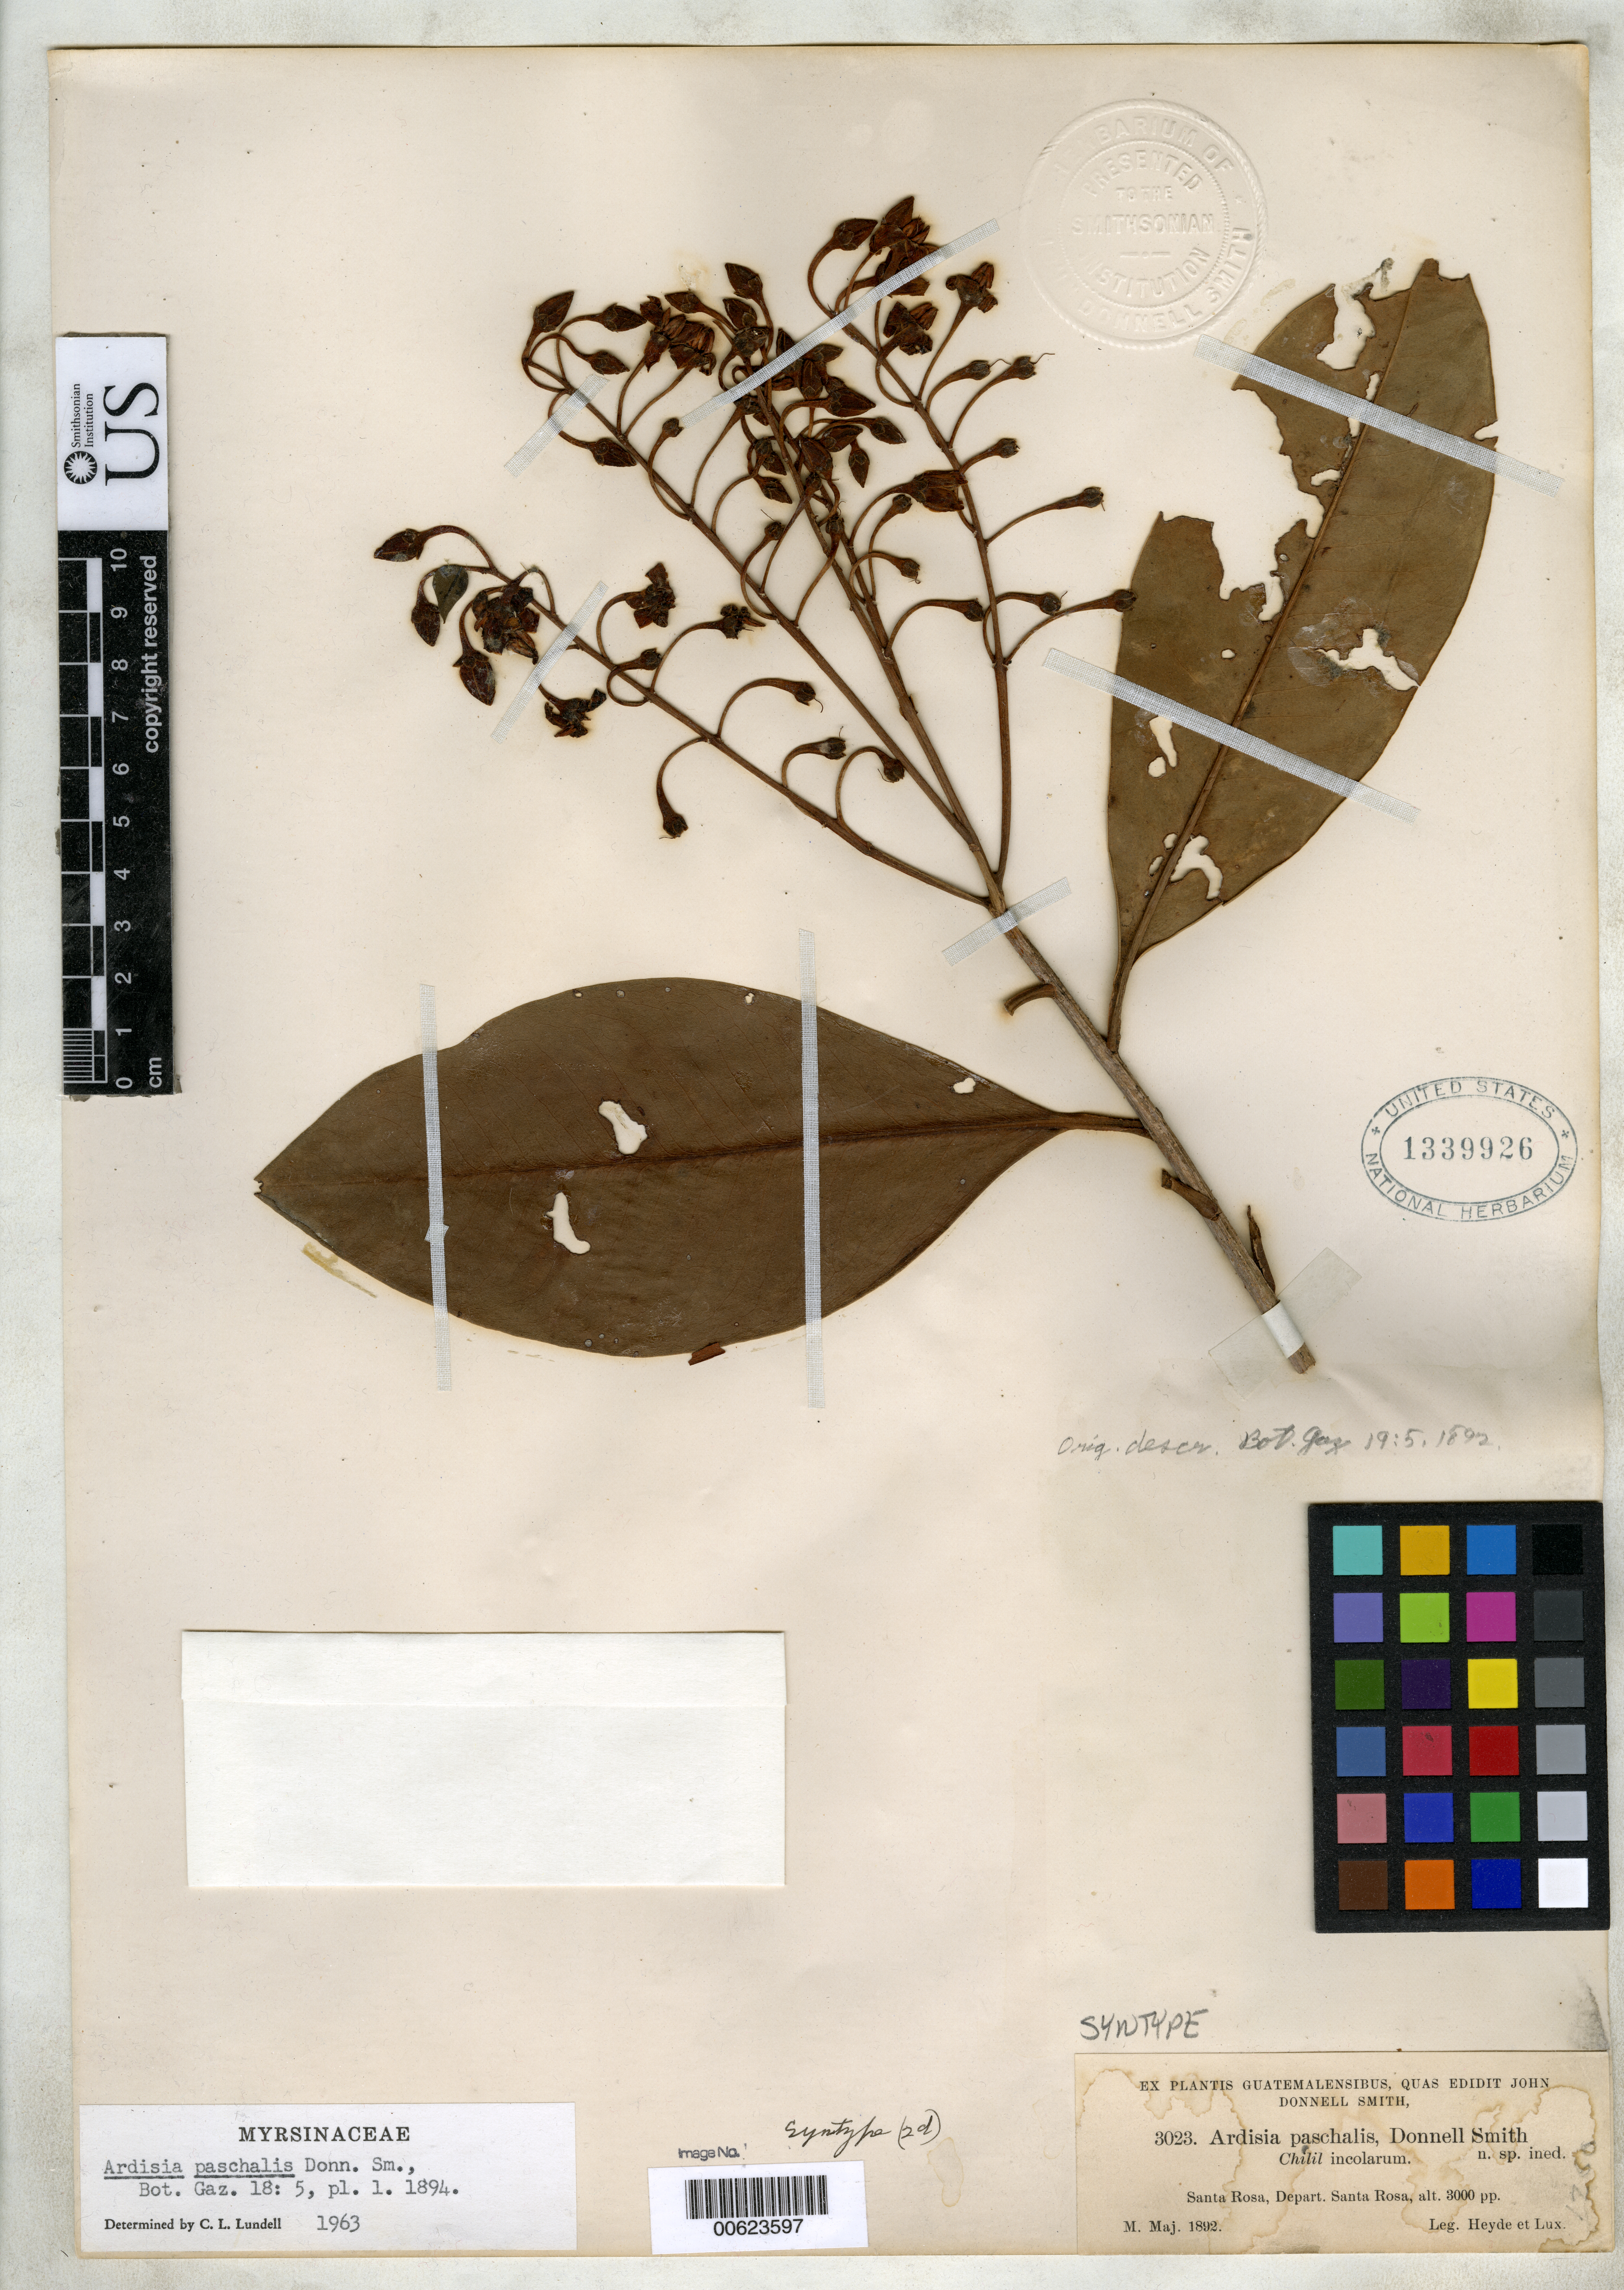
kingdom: Plantae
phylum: Tracheophyta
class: Magnoliopsida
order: Ericales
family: Primulaceae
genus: Ardisia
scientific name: Ardisia paschalis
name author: Donn. Sm.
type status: Syntype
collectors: E. T. Heyde & E. Lux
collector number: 3023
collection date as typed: May 1892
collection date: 1892-05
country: Guatemala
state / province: Santa Rosa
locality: Santa Rosa.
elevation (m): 914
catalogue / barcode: US 1339926